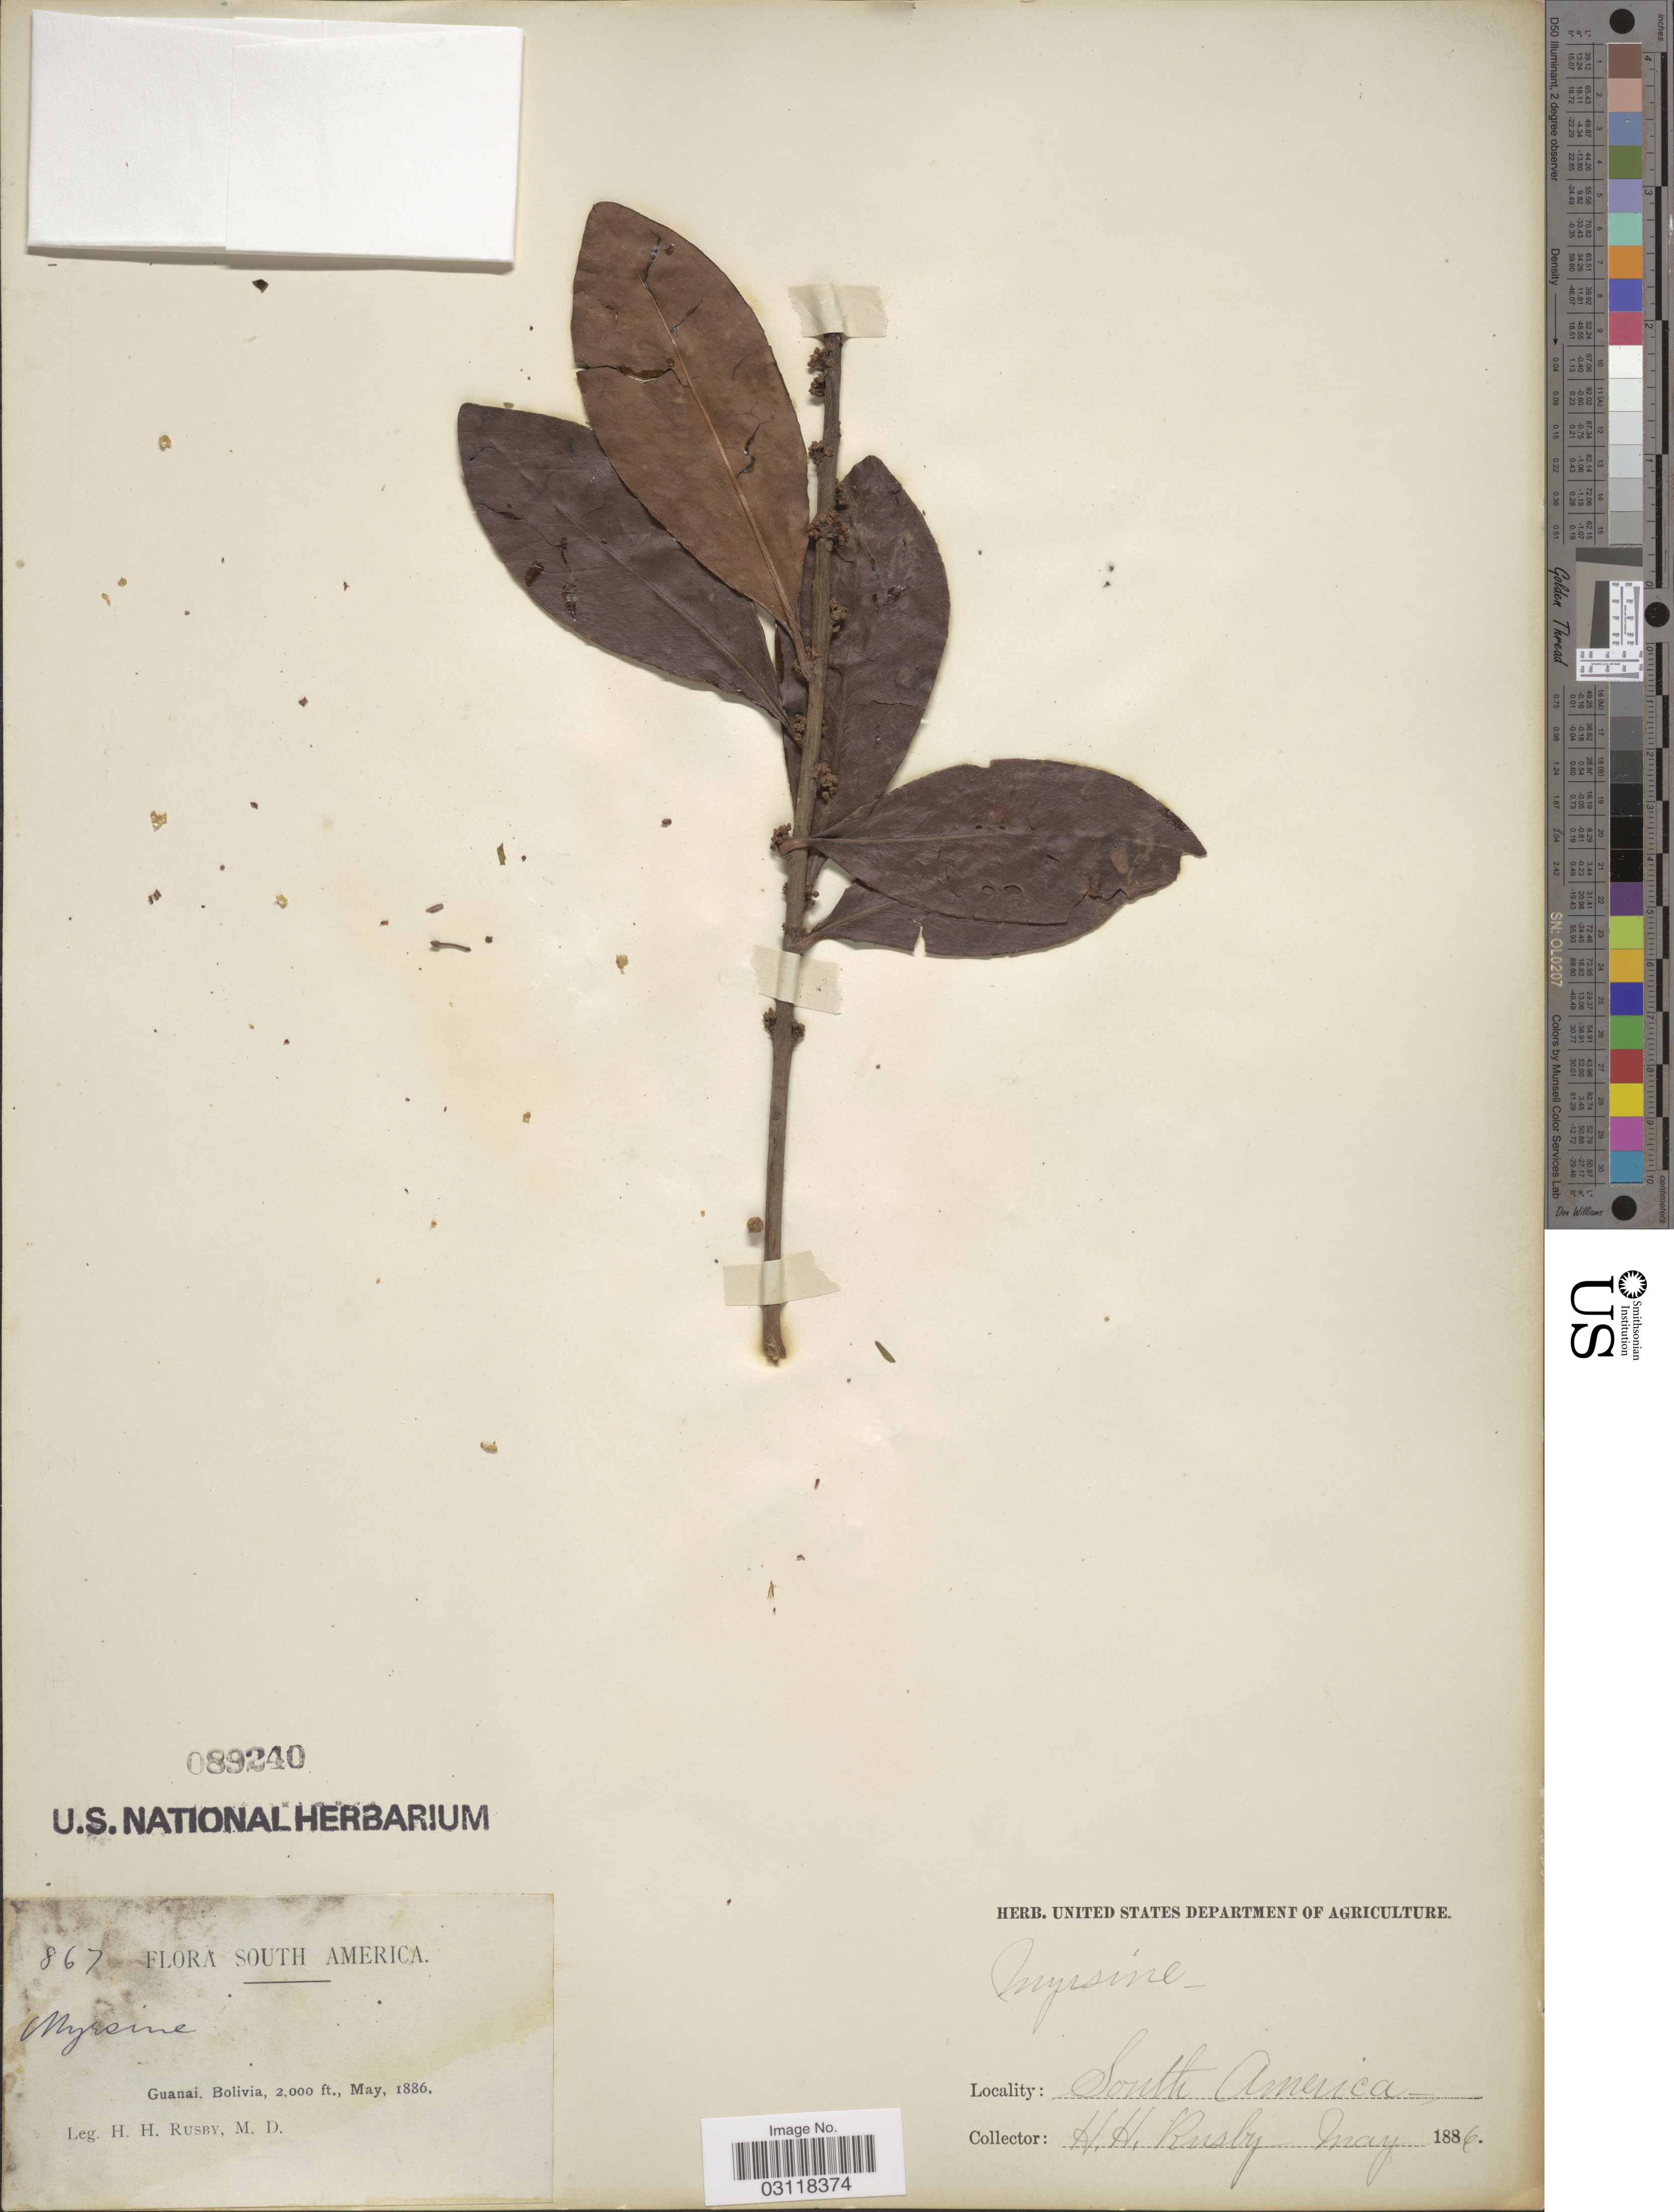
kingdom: Plantae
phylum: Tracheophyta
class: Magnoliopsida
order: Ericales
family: Primulaceae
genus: Rapanea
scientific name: Rapanea manglillo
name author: (Lam.) Mez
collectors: H. H. Rusby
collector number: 867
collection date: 1886-05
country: Bolivia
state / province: La Páz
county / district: Larecaja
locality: Guanay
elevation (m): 610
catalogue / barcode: US 89240